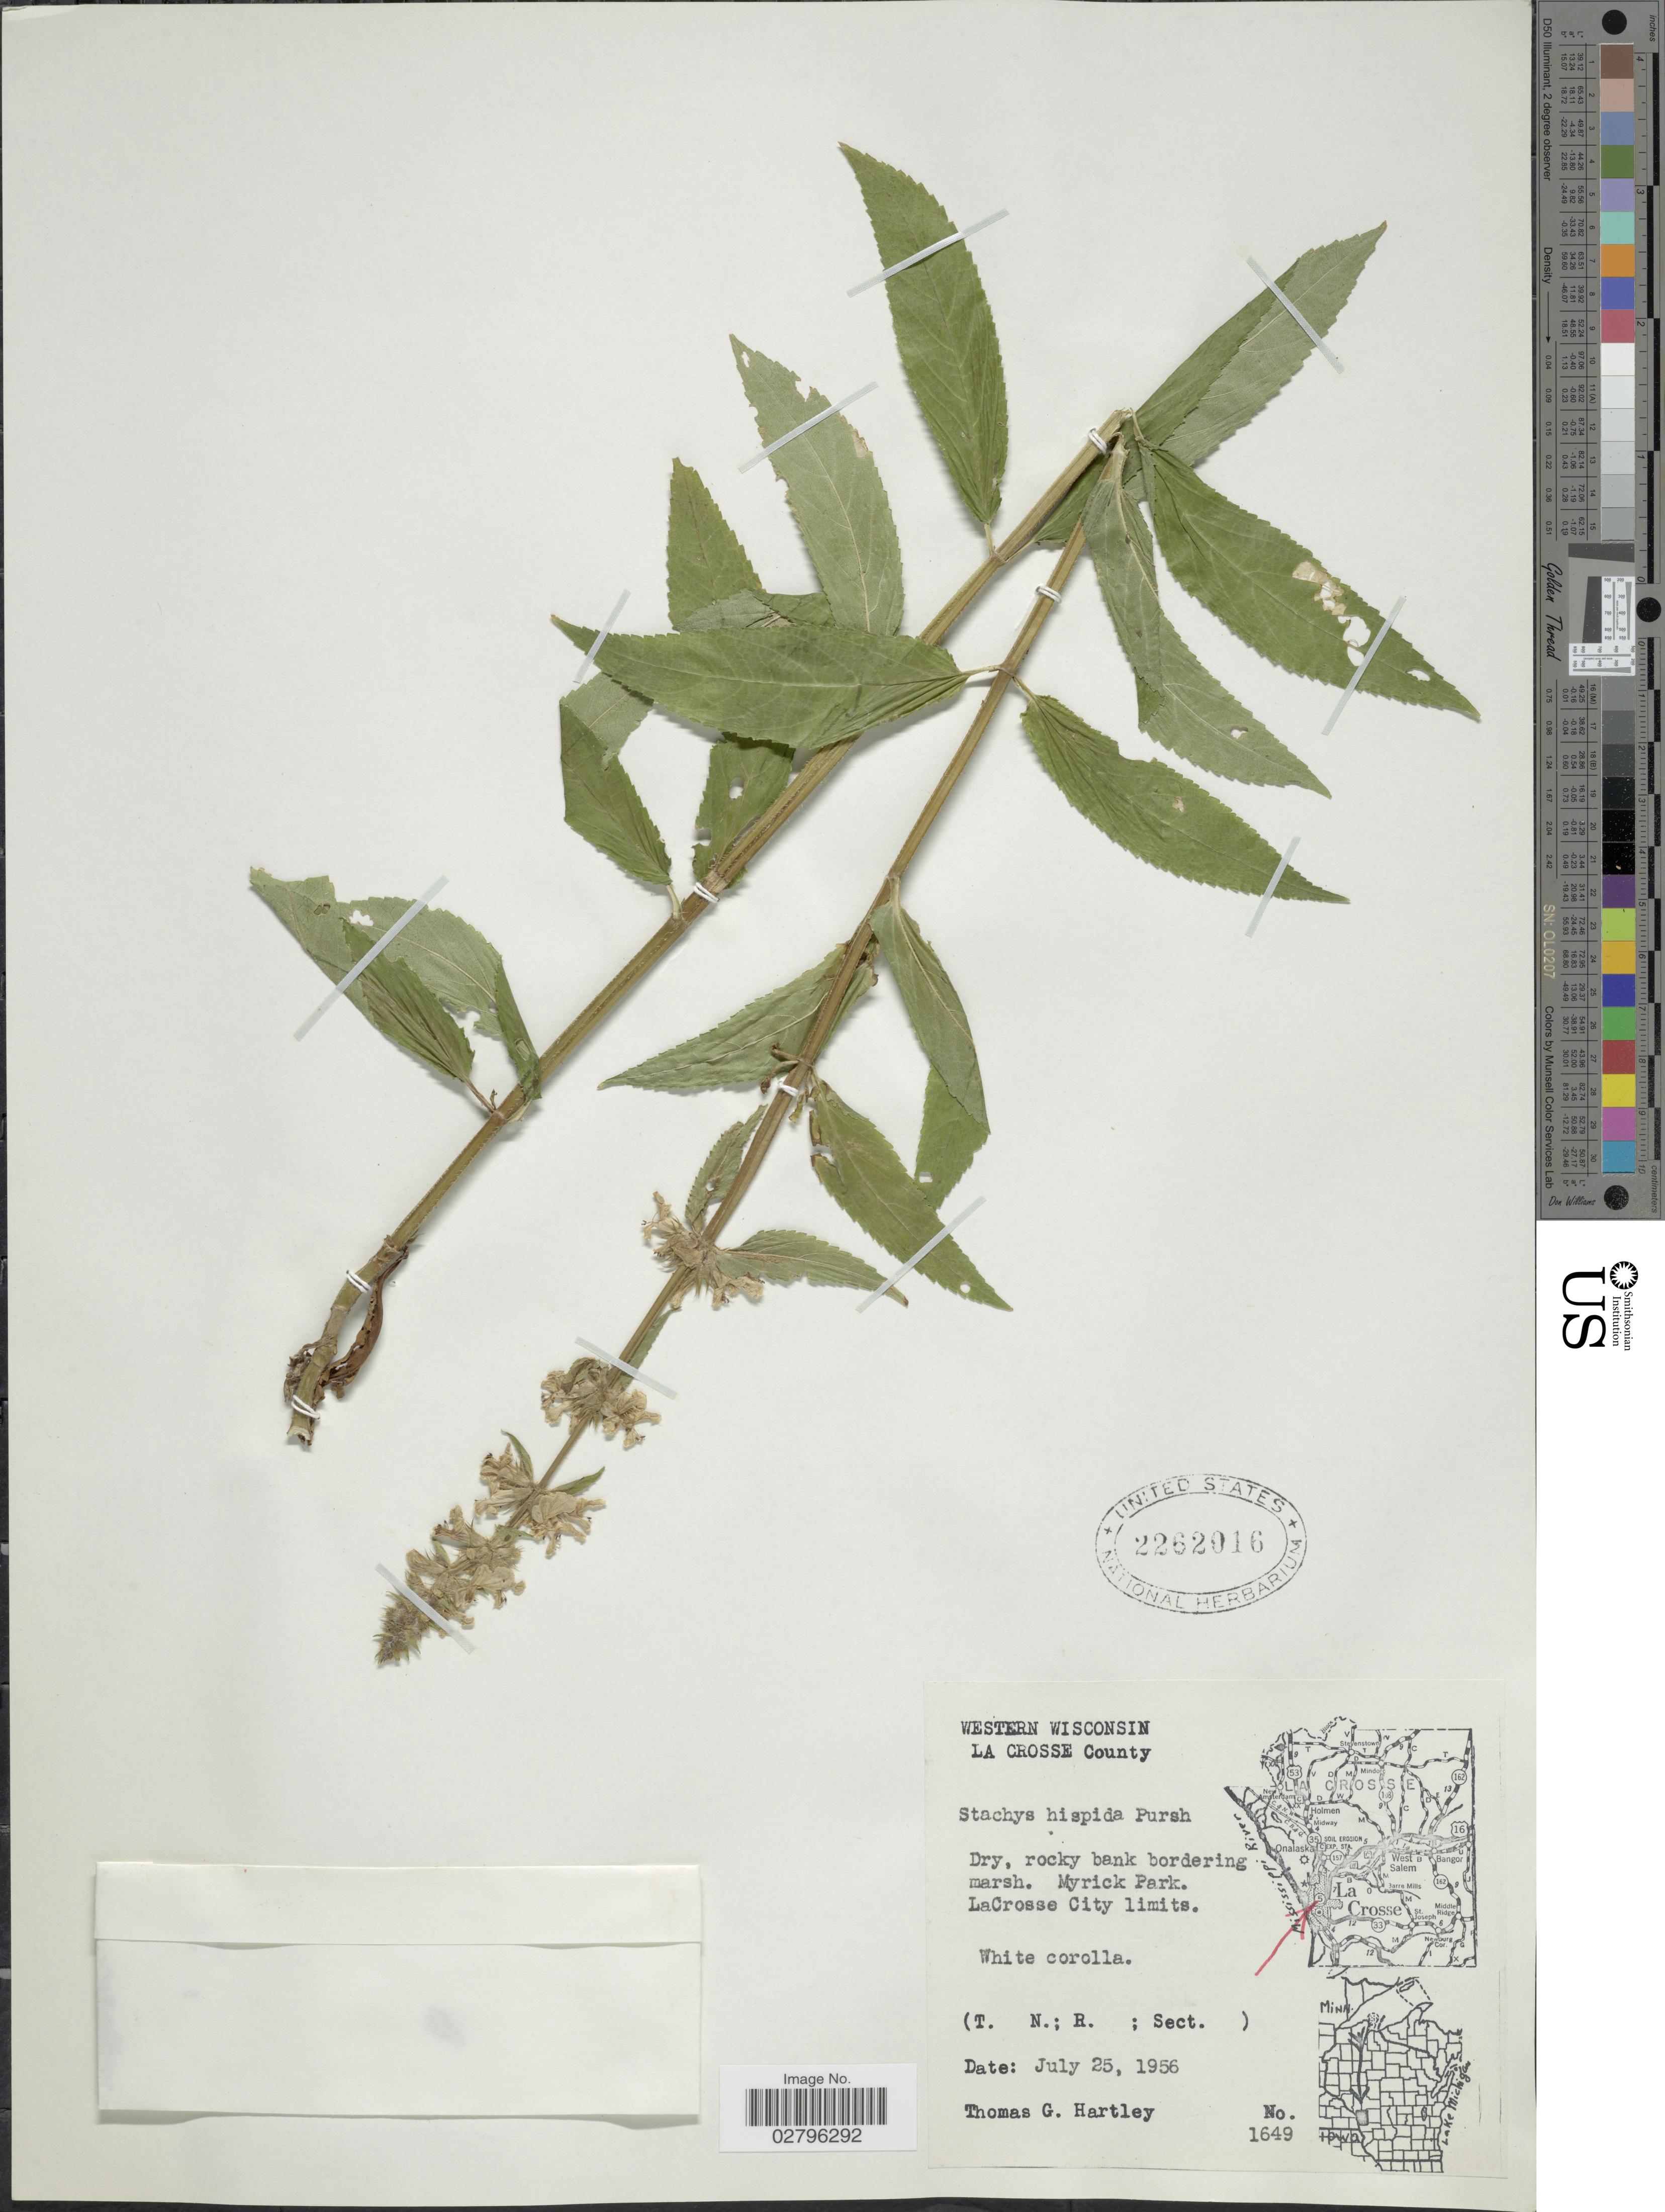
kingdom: Plantae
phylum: Tracheophyta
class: Magnoliopsida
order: Lamiales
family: Lamiaceae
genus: Stachys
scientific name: Stachys hispida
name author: Pursh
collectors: T. G. Hartley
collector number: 1649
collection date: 1956-07-25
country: United States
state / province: Wisconsin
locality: Western Wisconsin. La Crosse County. Dry, rocky bank bordering marsh. Myrick Park. LaCrosse City limits.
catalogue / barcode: US 2262016